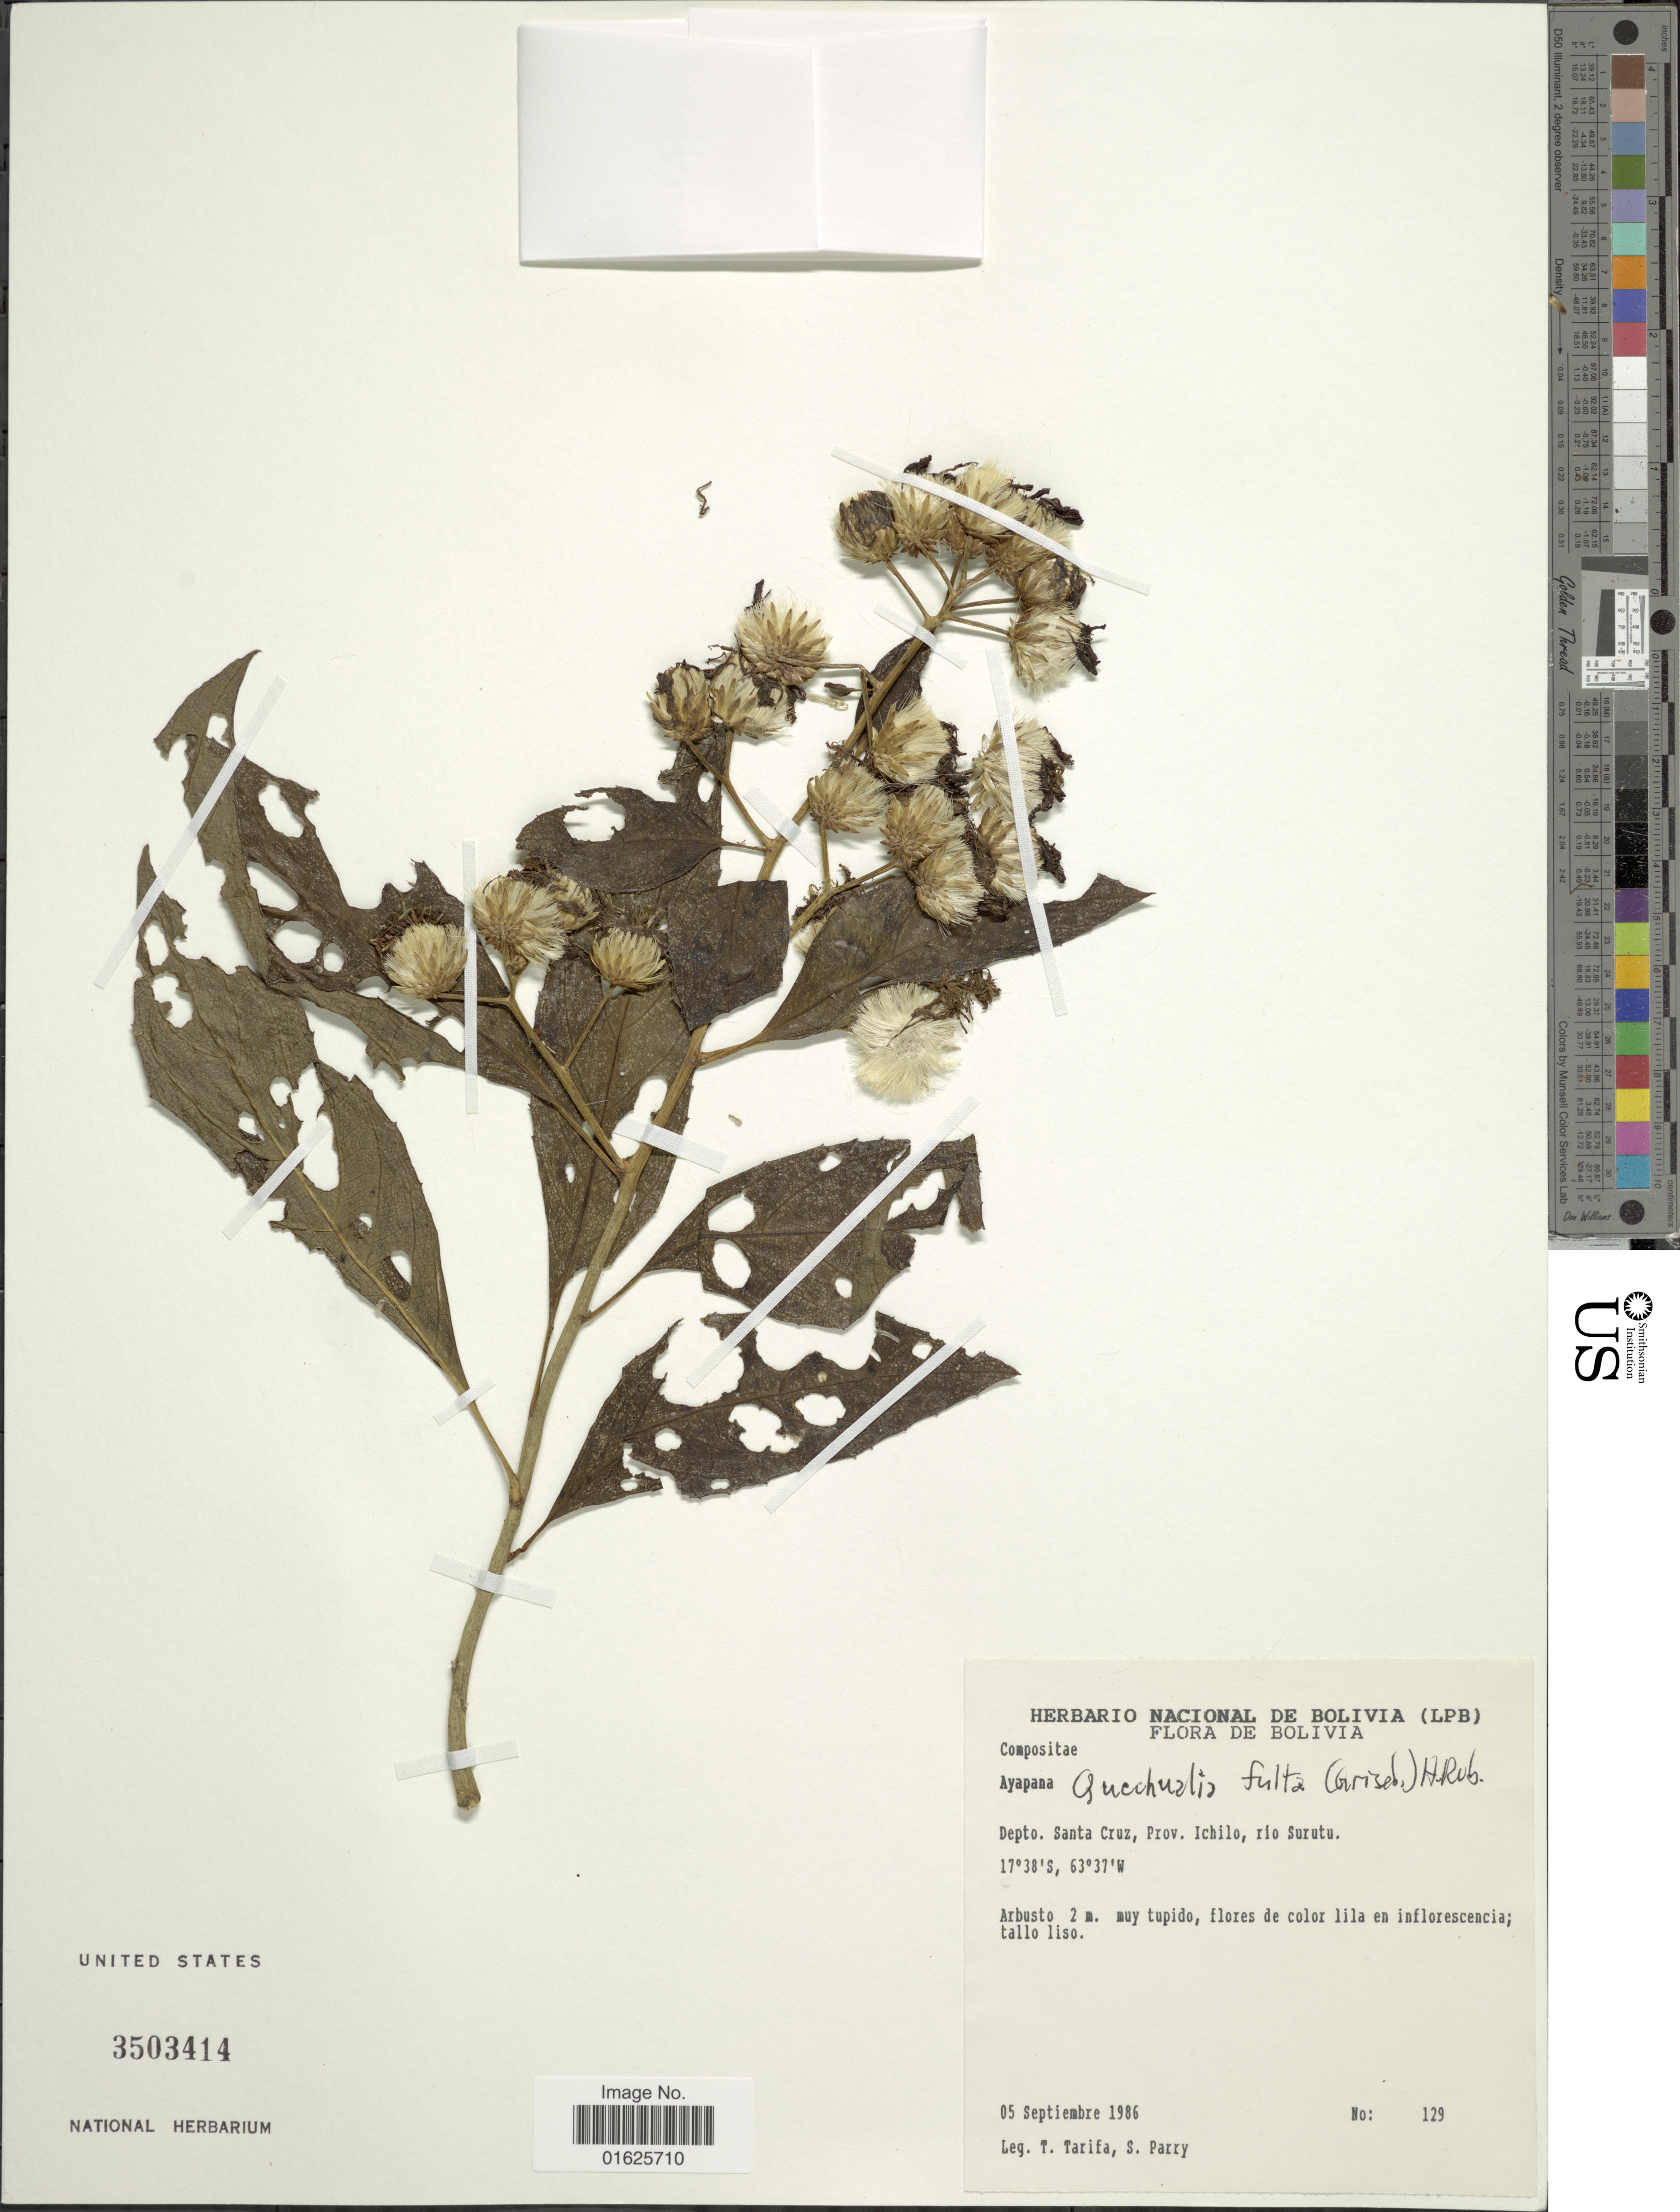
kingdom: Plantae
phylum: Tracheophyta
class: Magnoliopsida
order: Asterales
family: Asteraceae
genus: Quechualia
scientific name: Quechualia fulta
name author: (Griseb.) H. Rob.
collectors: T. Tarifa & S. Parry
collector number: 129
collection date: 1986-09-05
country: Bolivia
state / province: Santa Cruz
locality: Depto. Santa Cruz, Prov. Ichilo, rio Surutu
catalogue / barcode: US 3503414